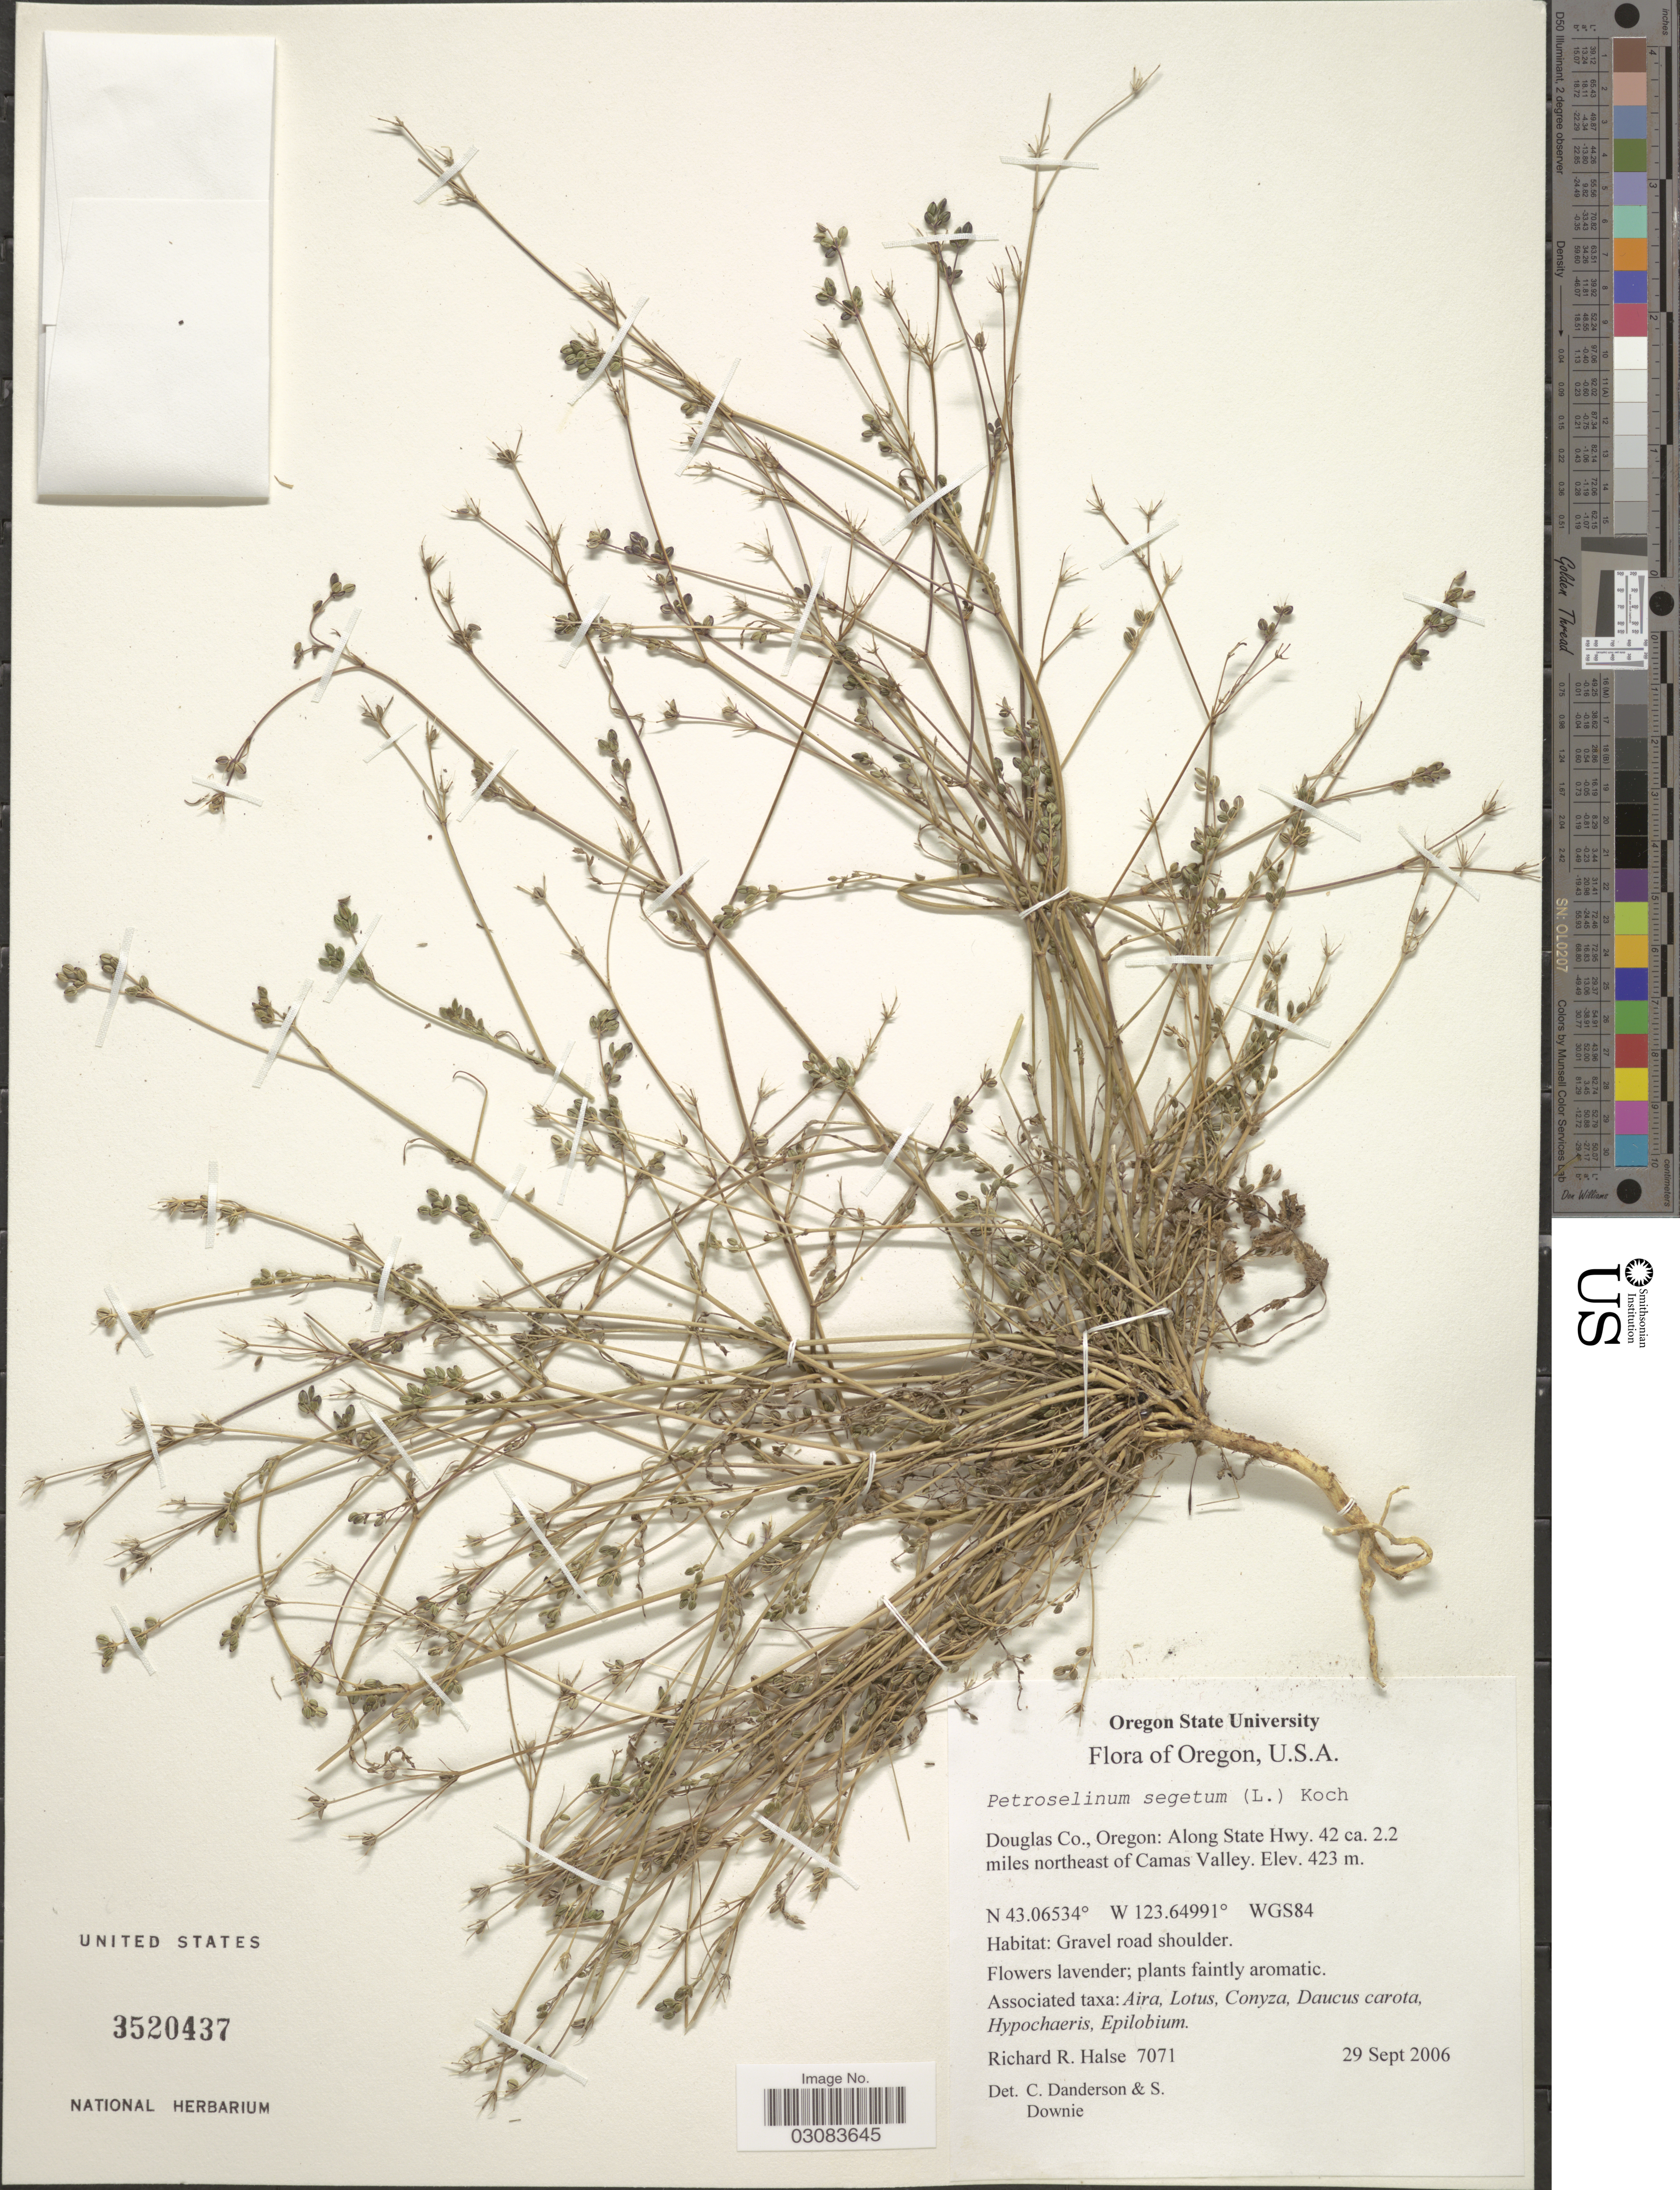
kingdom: Plantae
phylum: Tracheophyta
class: Magnoliopsida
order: Apiales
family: Apiaceae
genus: Petroselinum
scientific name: Petroselinum segetum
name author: (L.) W.D.J. Koch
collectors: R. Halse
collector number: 7071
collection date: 2006-09-29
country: United States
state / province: Oregon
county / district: Douglas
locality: Douglas Co., Oregon: Along State Hwy. 42 ca. 2.2 miles northeast of Camas Valley. WGS84.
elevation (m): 423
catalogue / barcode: US 3520437